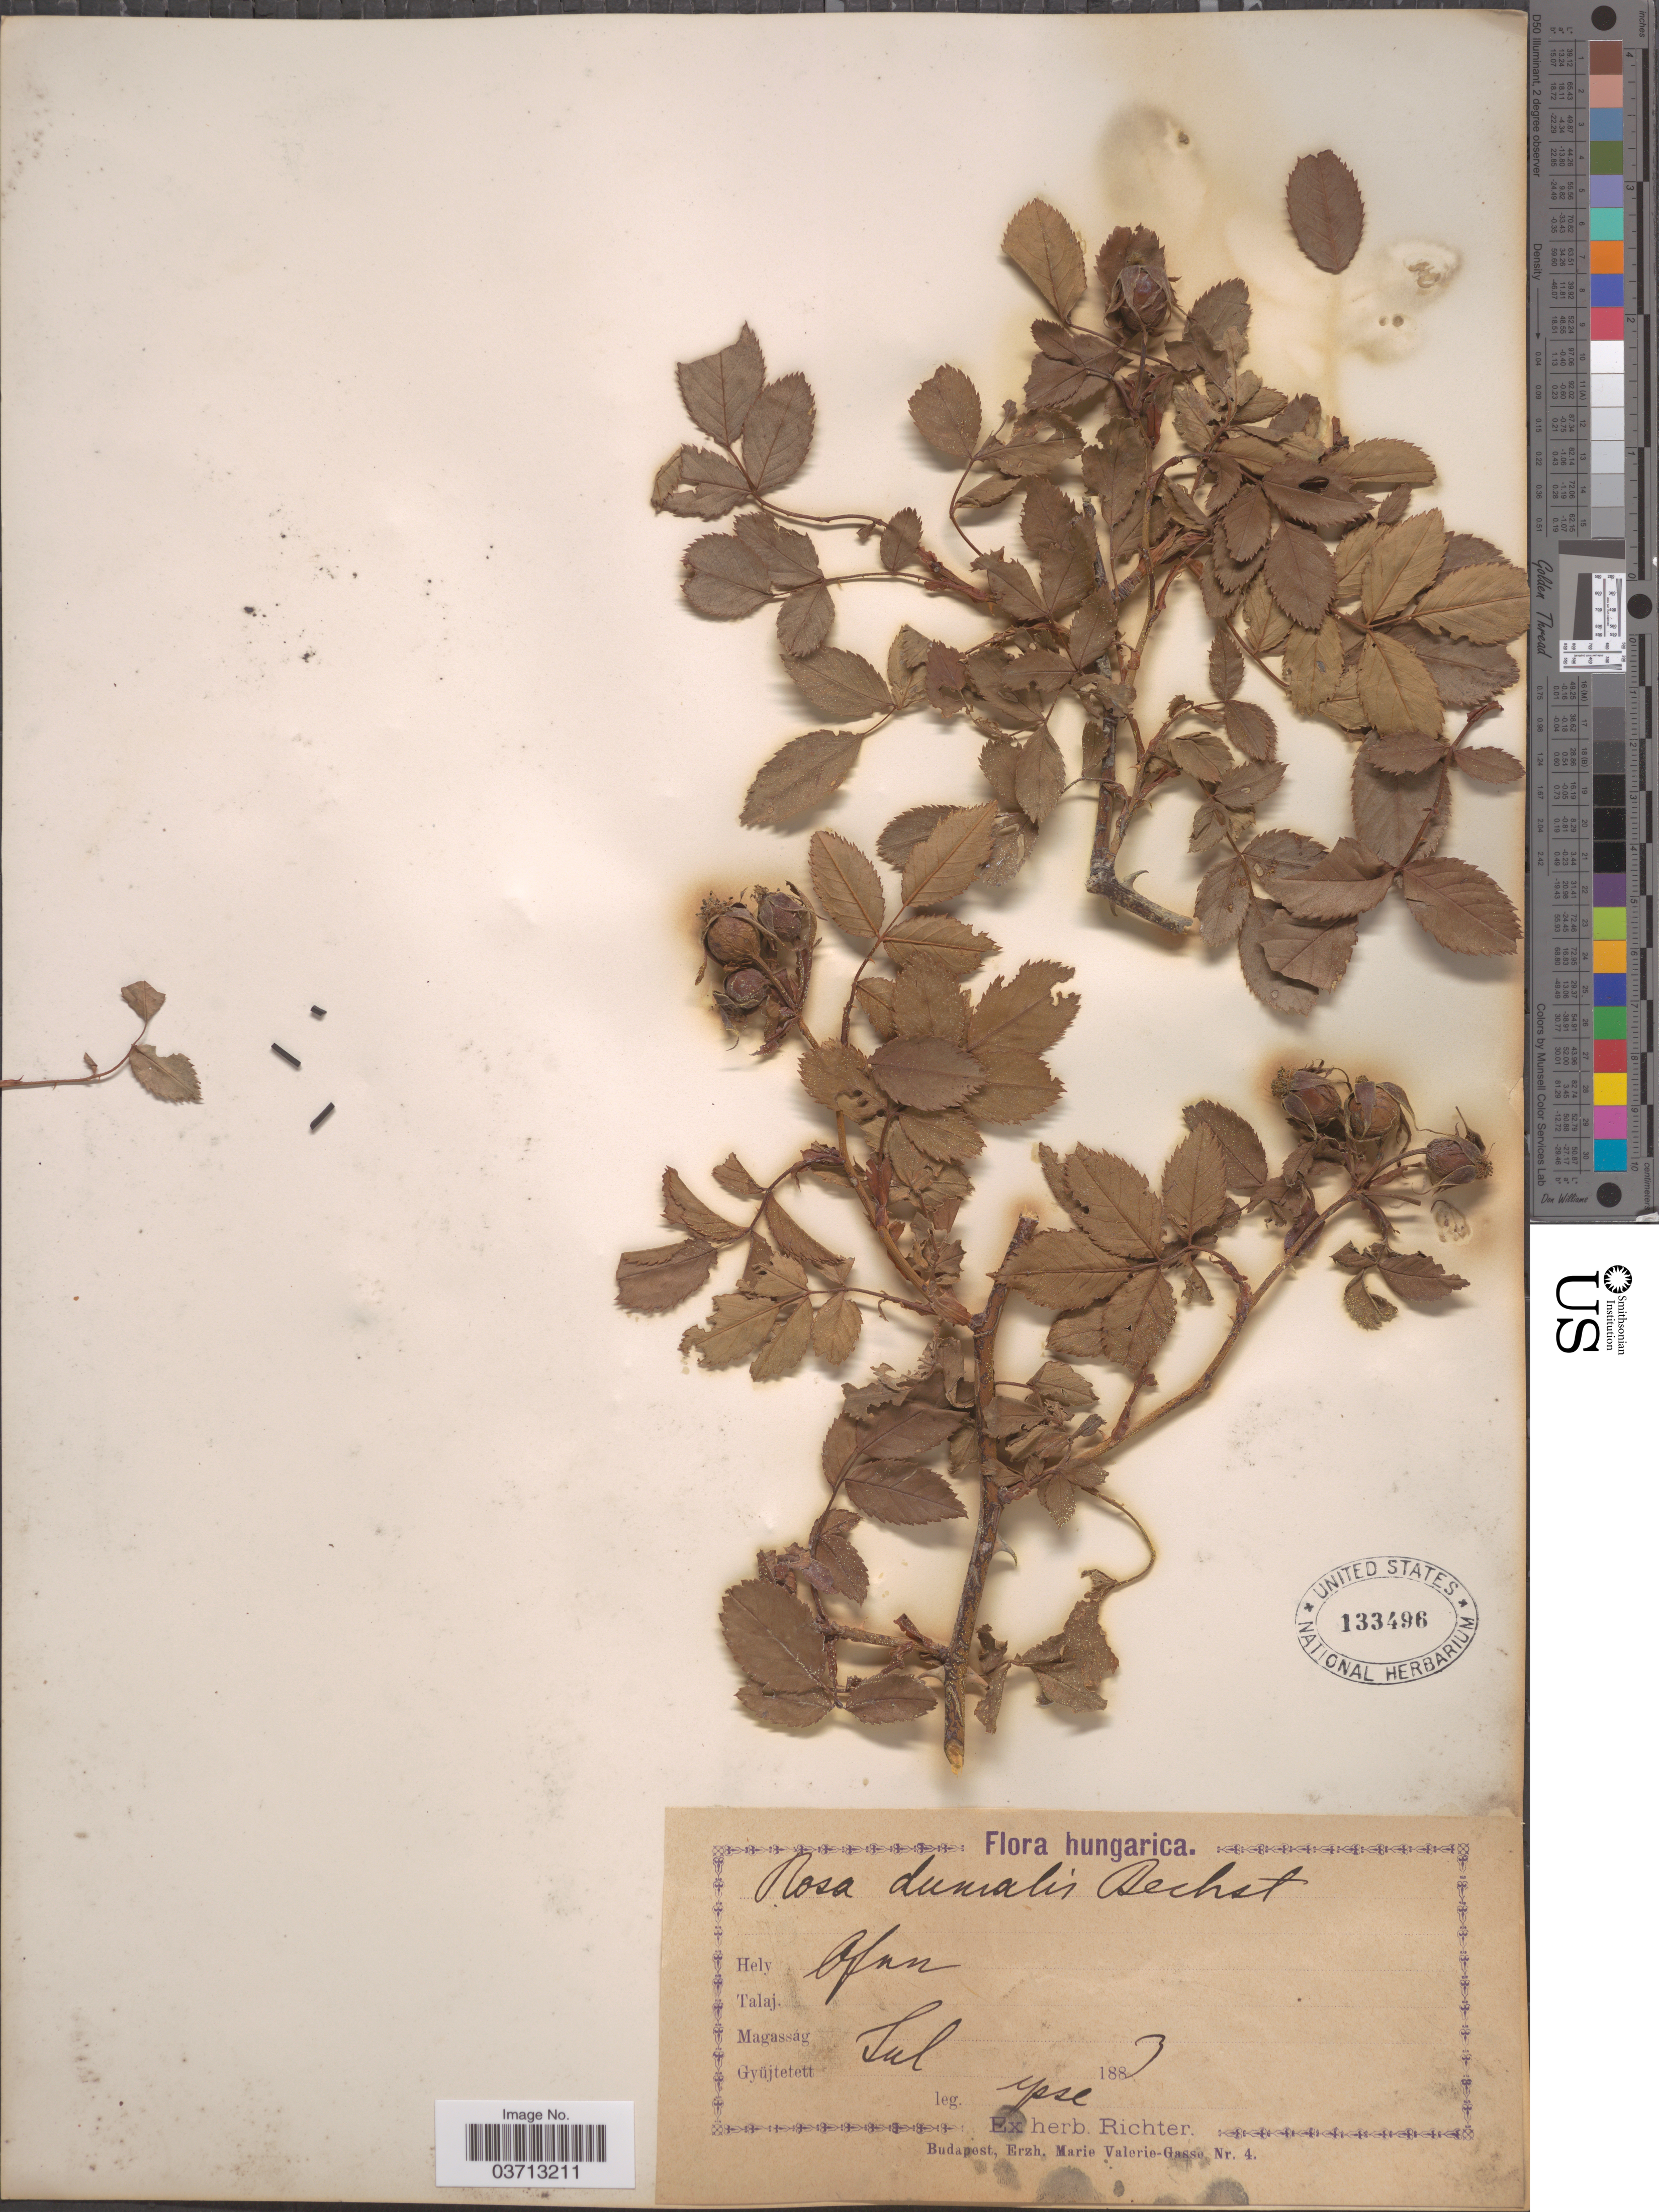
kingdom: Plantae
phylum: Tracheophyta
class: Magnoliopsida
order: Rosales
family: Rosaceae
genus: Rosa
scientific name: Rosa dumalis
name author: Bechst.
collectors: -- Richter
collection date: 1883-07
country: Hungary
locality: Ofan [interpreted].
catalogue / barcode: US 133496